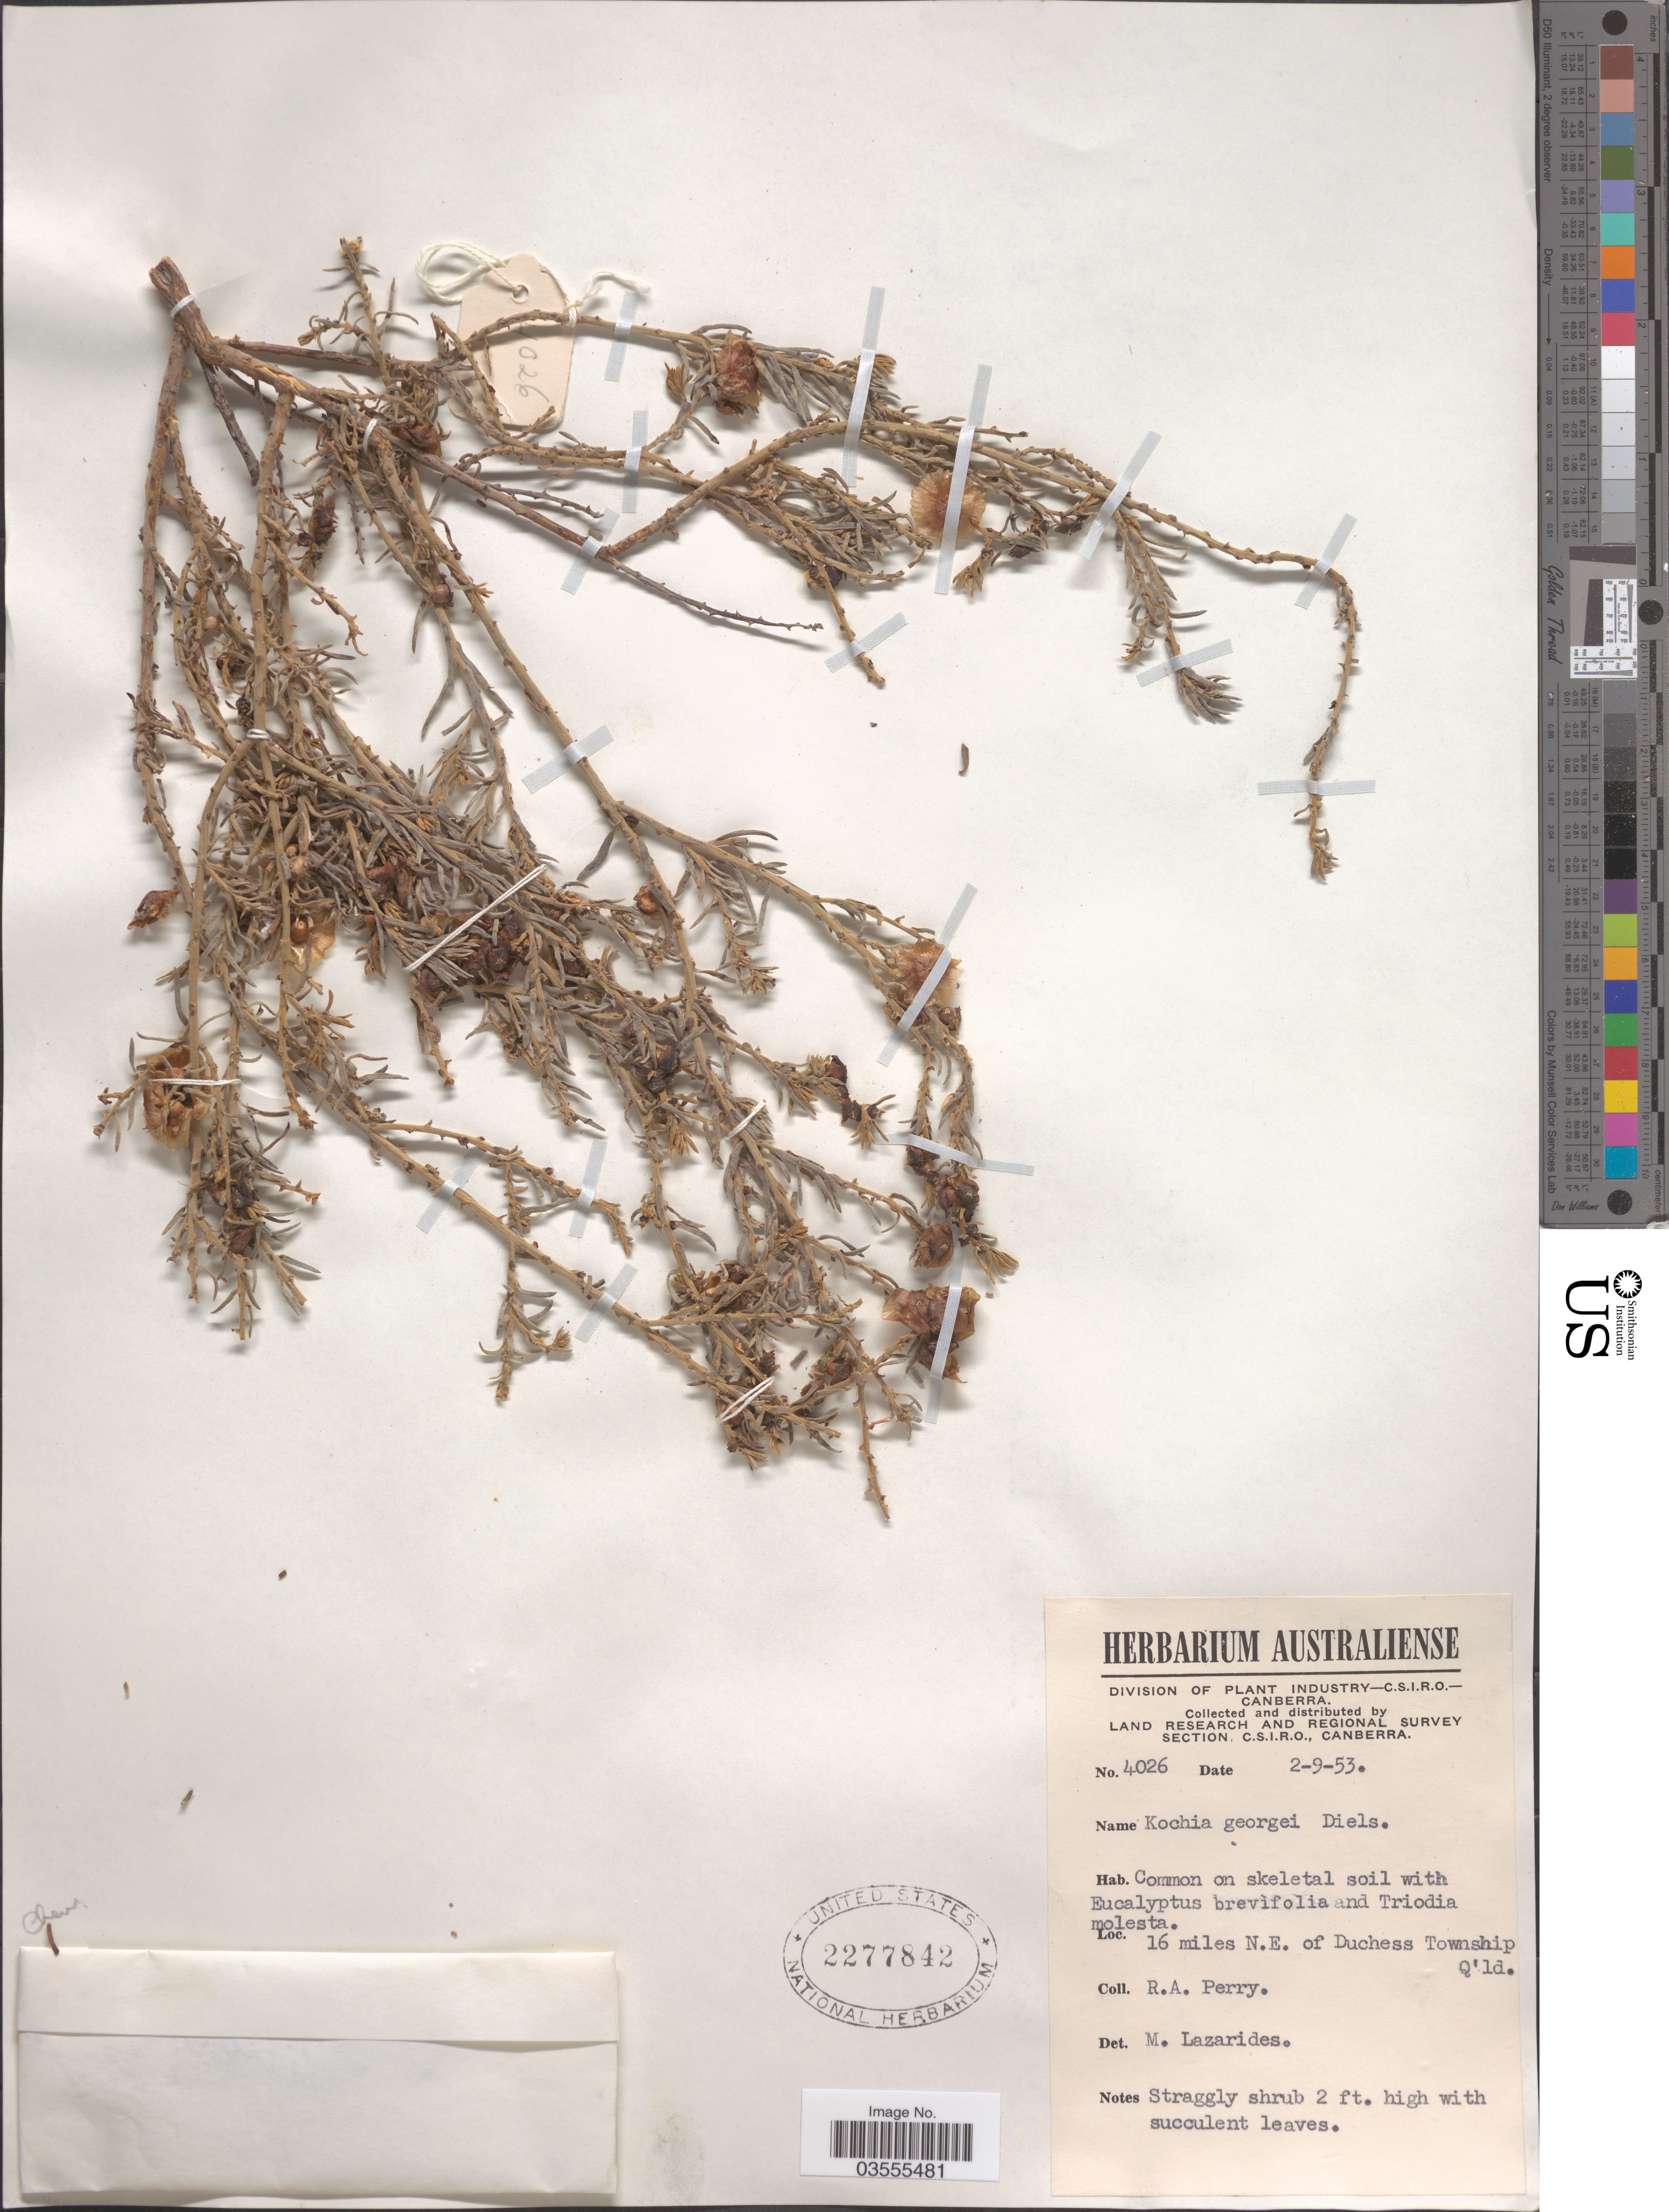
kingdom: Plantae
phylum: Tracheophyta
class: Magnoliopsida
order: Caryophyllales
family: Amaranthaceae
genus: Maireana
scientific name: Maireana georgei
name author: (Diels) Paul G. Wilson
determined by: Wilson, Paul G.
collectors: Perry, R. A.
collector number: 4026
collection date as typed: Transcribed d/m/y: 2/9/53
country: Australia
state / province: Queensland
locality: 16 miles N. E. of Duchess Township.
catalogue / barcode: US 2277842